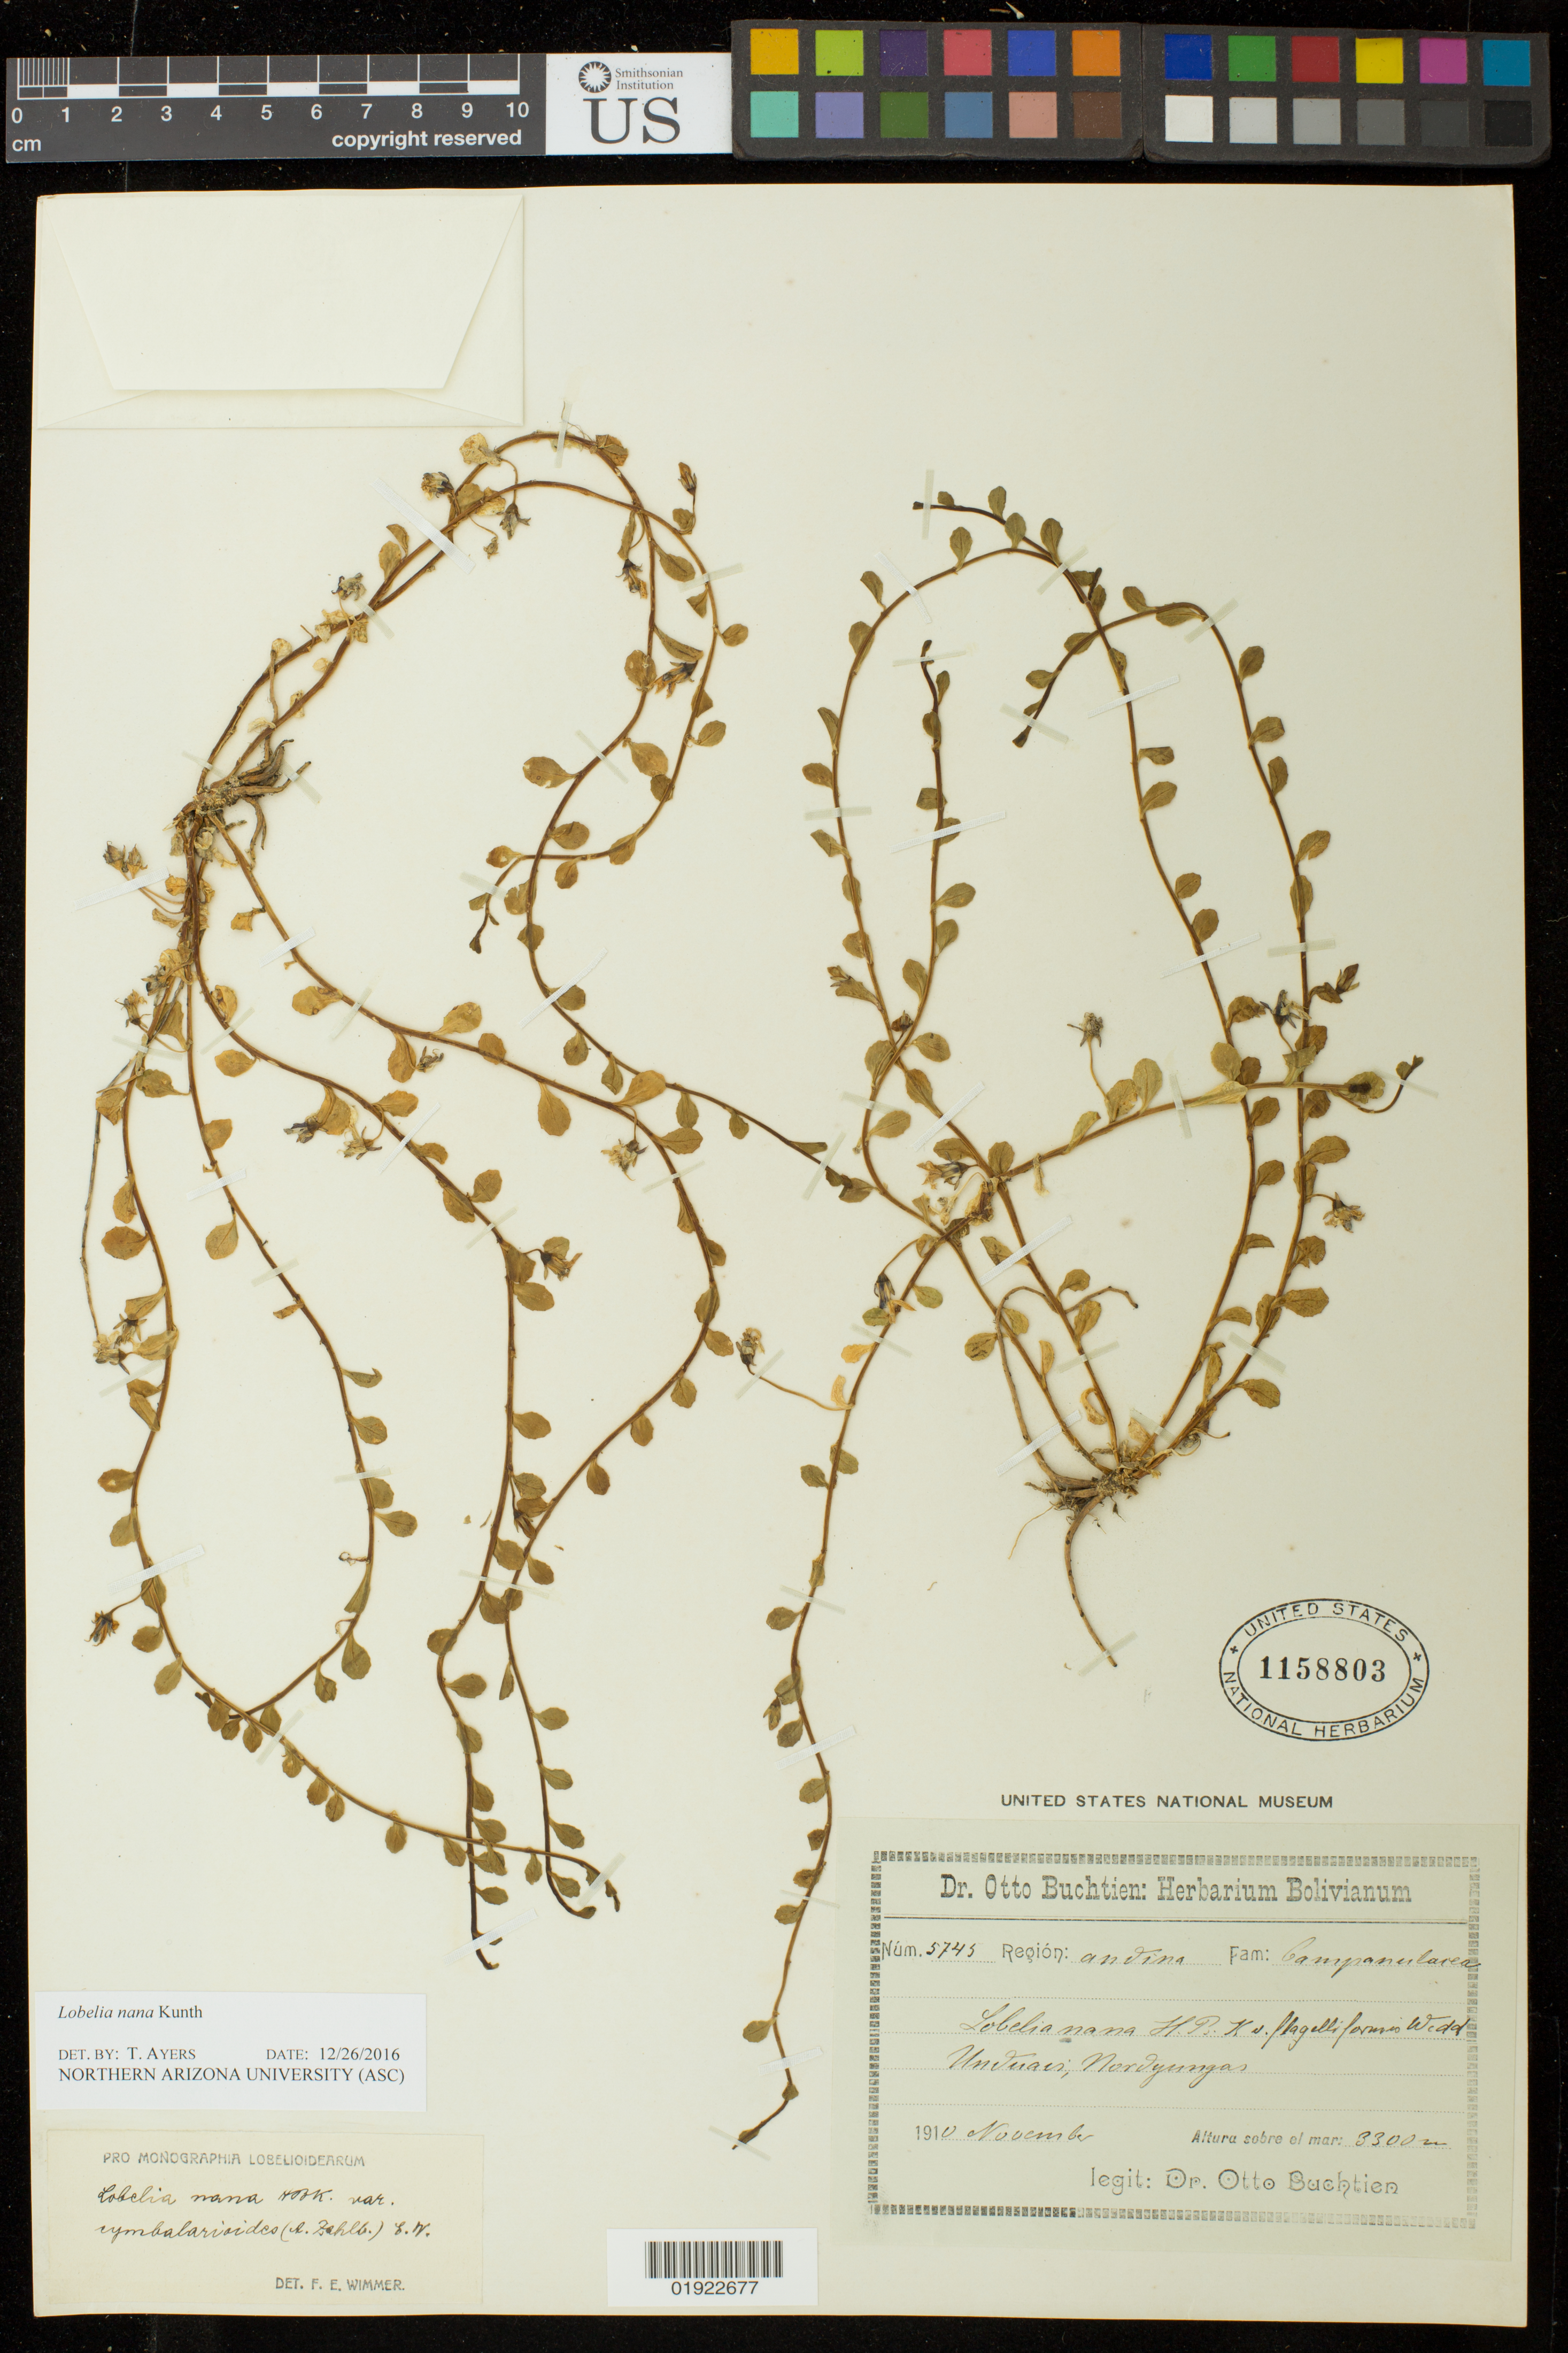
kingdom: Plantae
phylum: Tracheophyta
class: Magnoliopsida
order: Asterales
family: Campanulaceae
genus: Lobelia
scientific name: Lobelia nana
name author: Kunth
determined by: Ayers, Tina J.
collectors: O. Buchtien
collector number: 5745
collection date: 1910-11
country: Bolivia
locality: On Juan, Nordyungas.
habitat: Andina.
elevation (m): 3300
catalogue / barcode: US 1158803